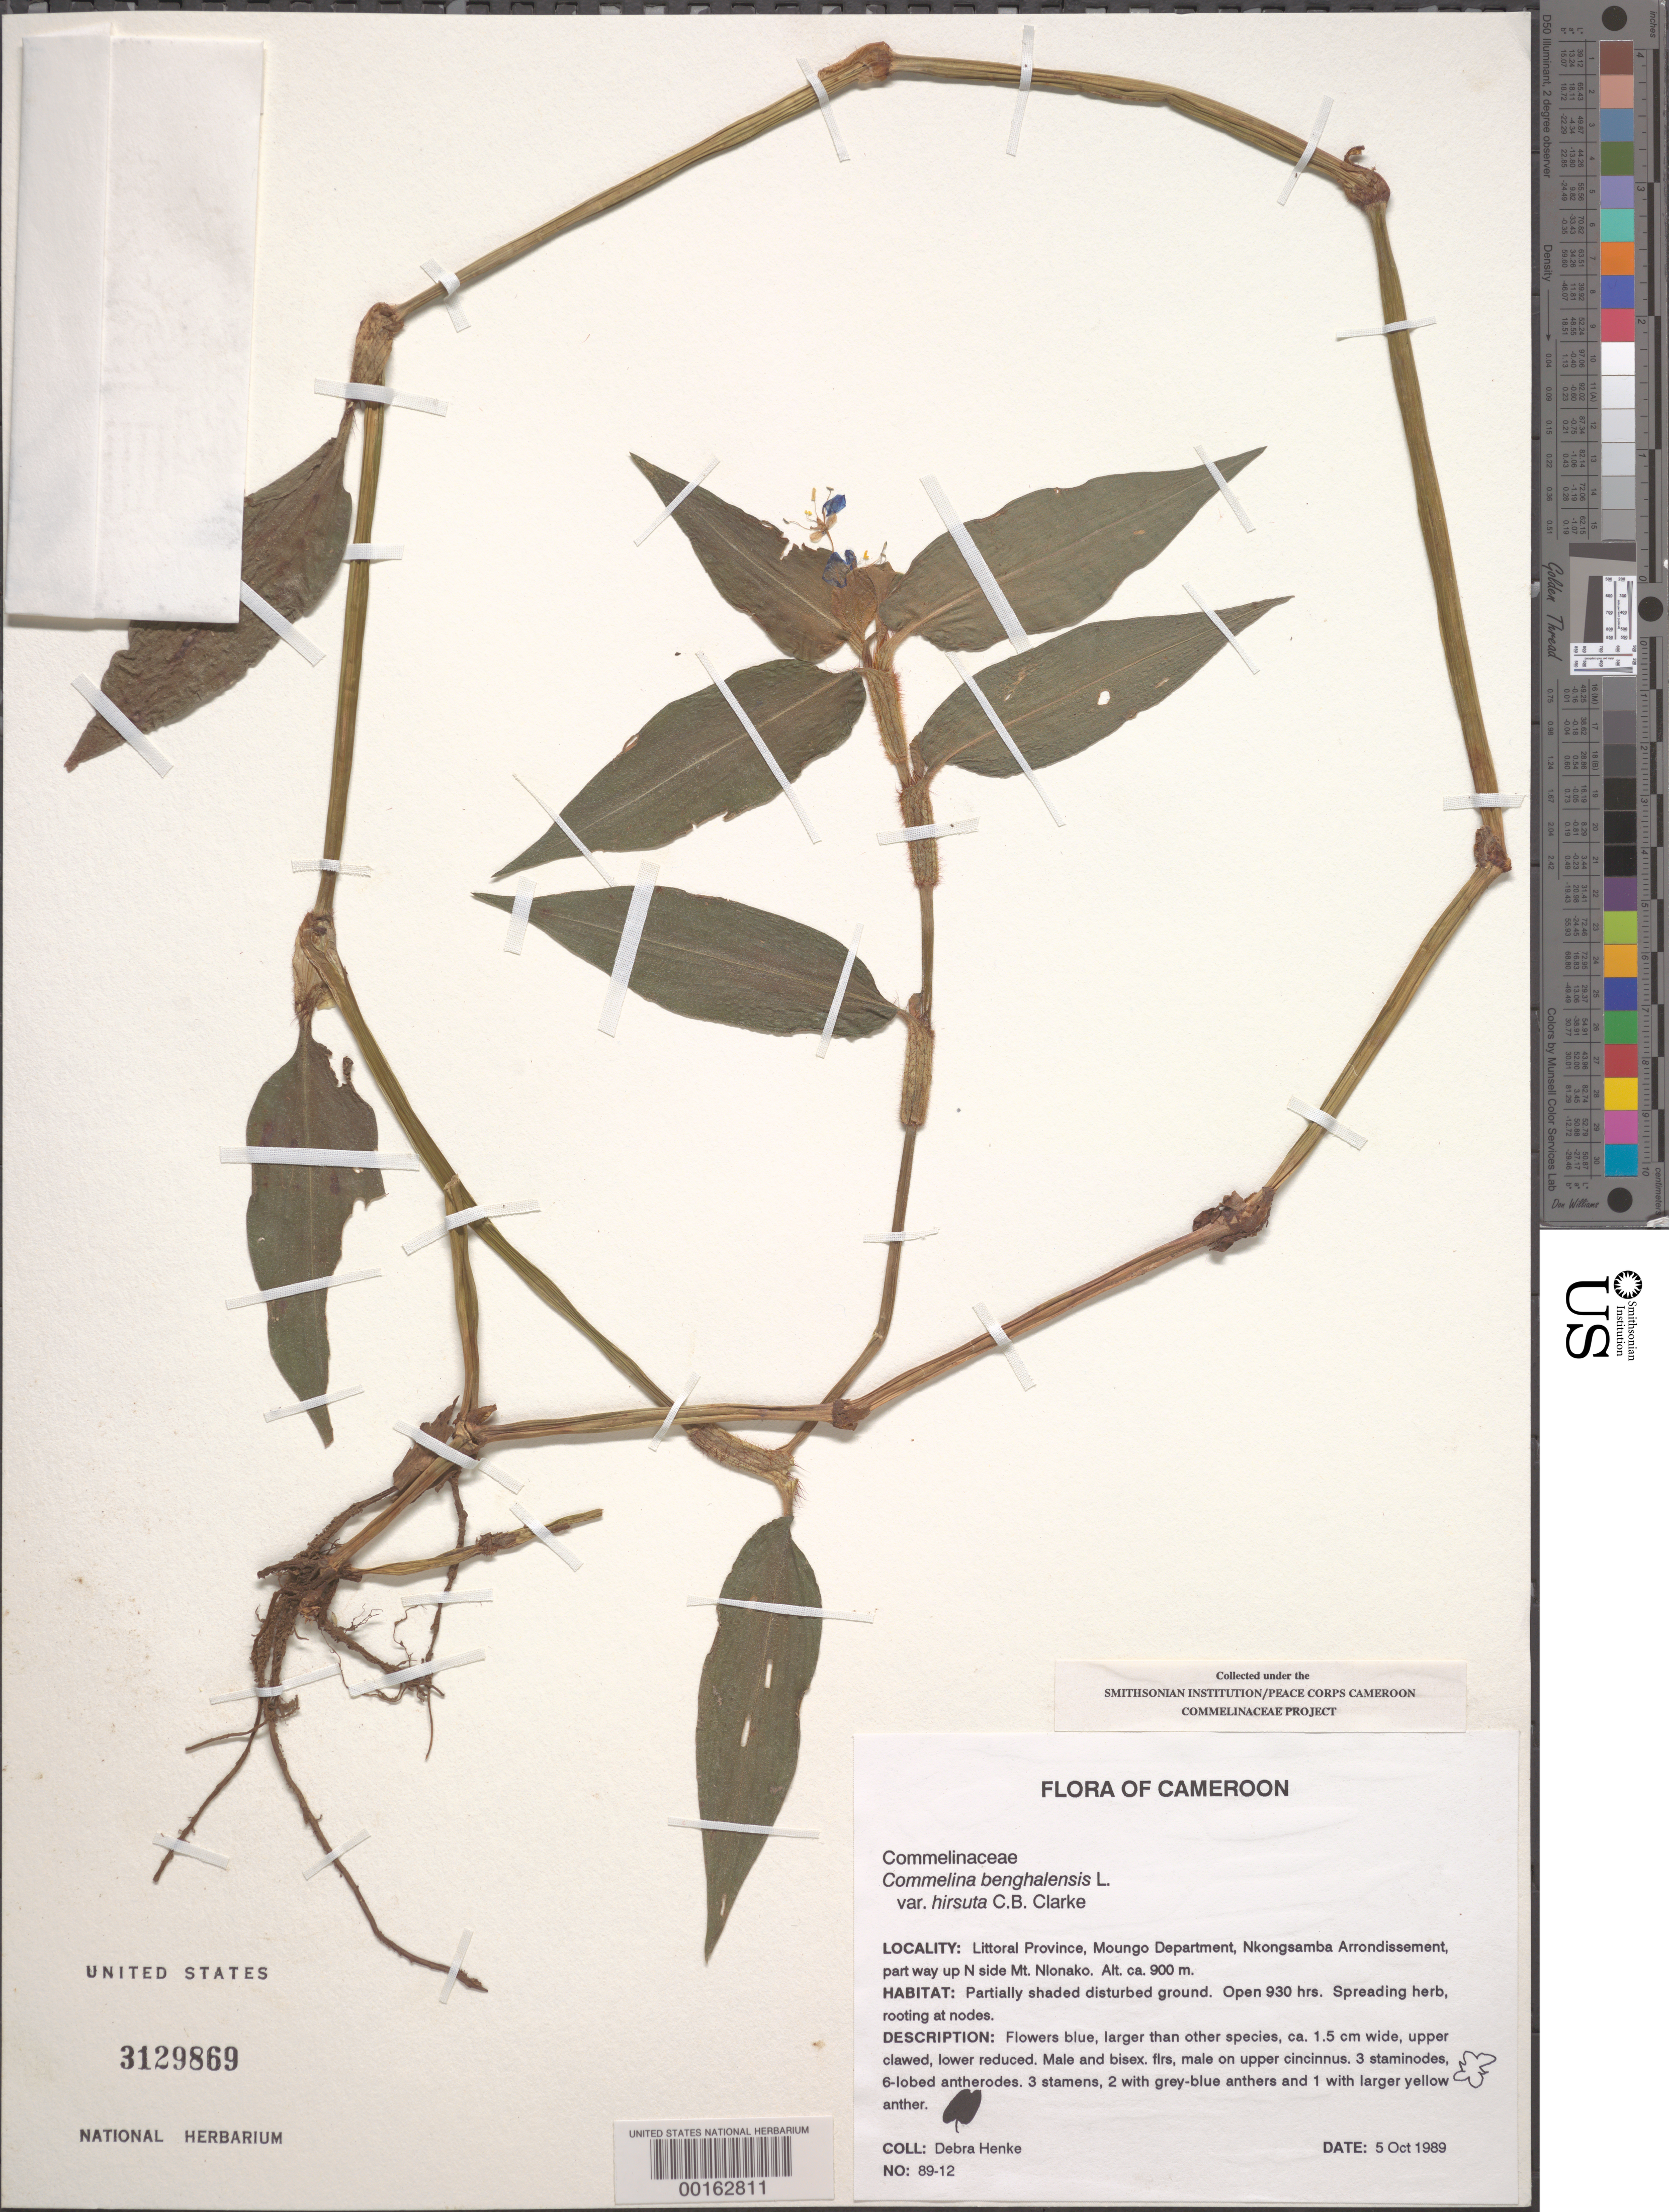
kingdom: Plantae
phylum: Tracheophyta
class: Liliopsida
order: Commelinales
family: Commelinaceae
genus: Commelina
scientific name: Commelina benghalensis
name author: L.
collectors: D. Henke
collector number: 89-12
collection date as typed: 05 Oct 1989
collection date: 1989-10-05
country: Cameroon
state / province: Littoral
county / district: Mungo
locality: Nkongsamba arrondissement, n side mt nlonako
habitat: Partially shaded disturbed ground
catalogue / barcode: US 3129869